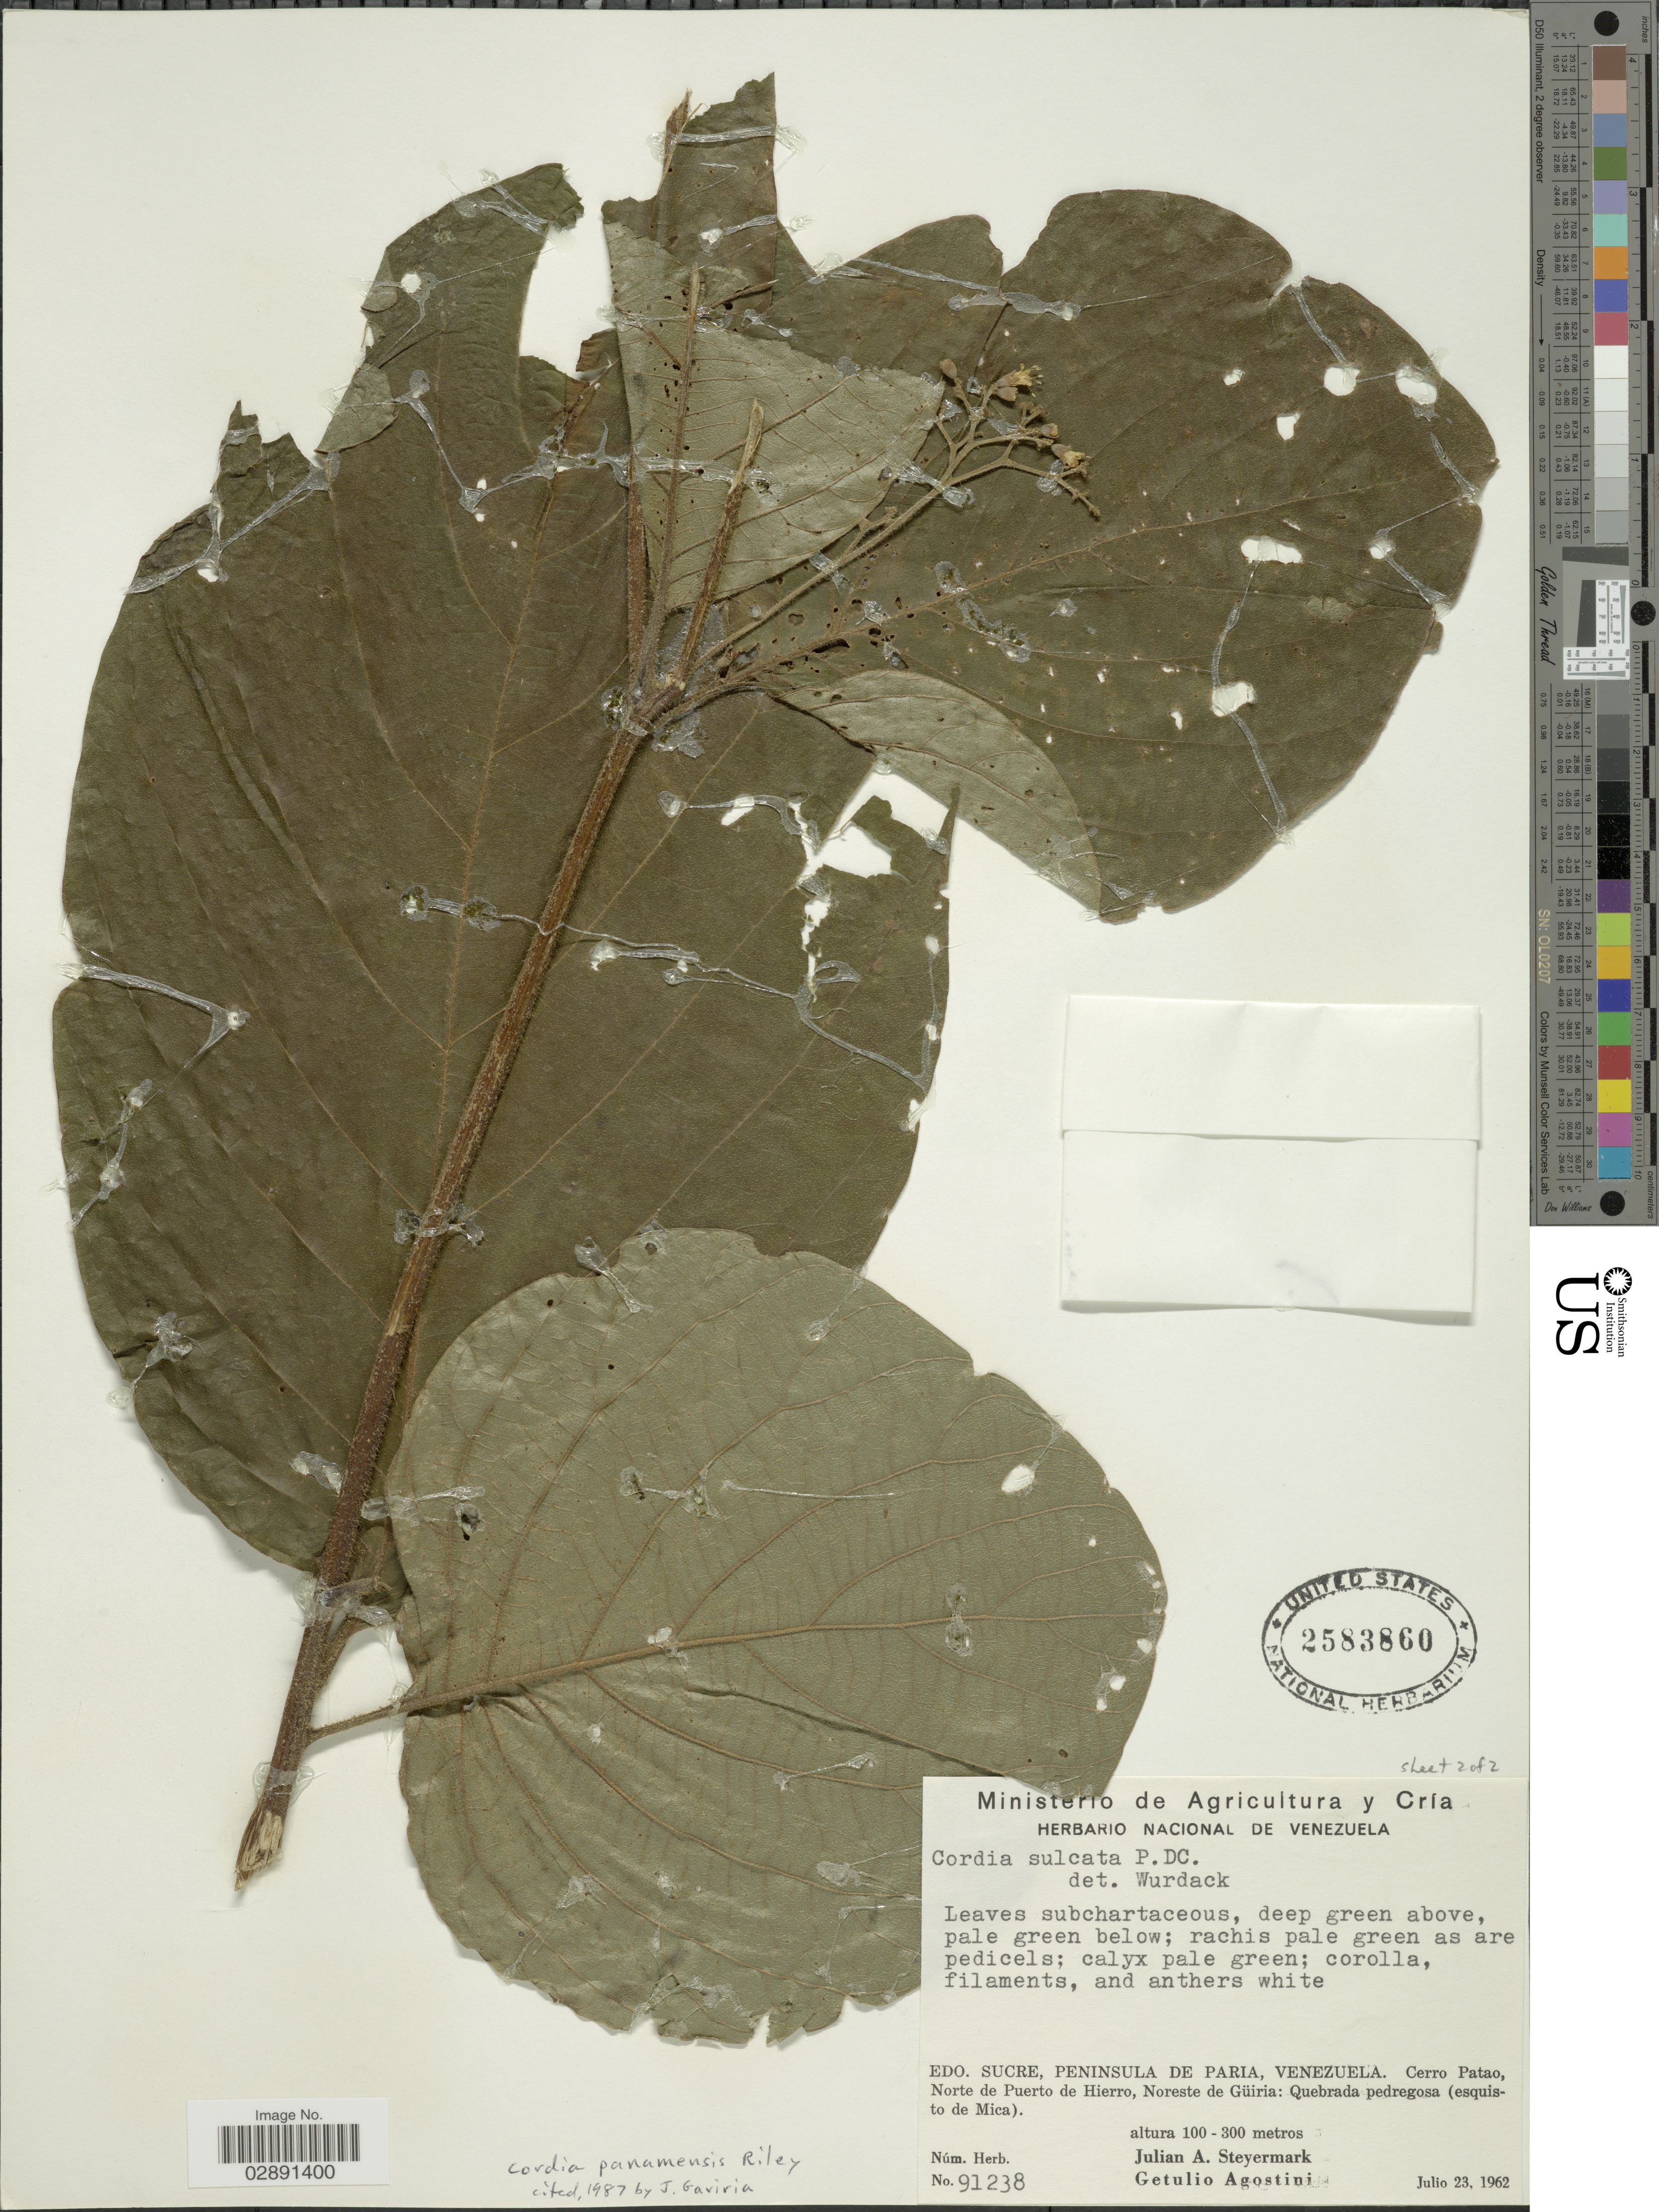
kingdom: Plantae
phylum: Tracheophyta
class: Magnoliopsida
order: Boraginales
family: Cordiaceae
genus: Cordia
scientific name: Cordia panamensis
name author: L. Riley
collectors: J. Steyermark & G. Agostini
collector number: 91238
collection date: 1962-07-23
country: Venezuela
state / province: Sucre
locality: Peninsula de Paria. Cerro Patao, Norte de Puerto de Hierro, Noreste de Güiria: Quebrada pedregosa (esquisto de Mica).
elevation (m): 100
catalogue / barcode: US 2583860